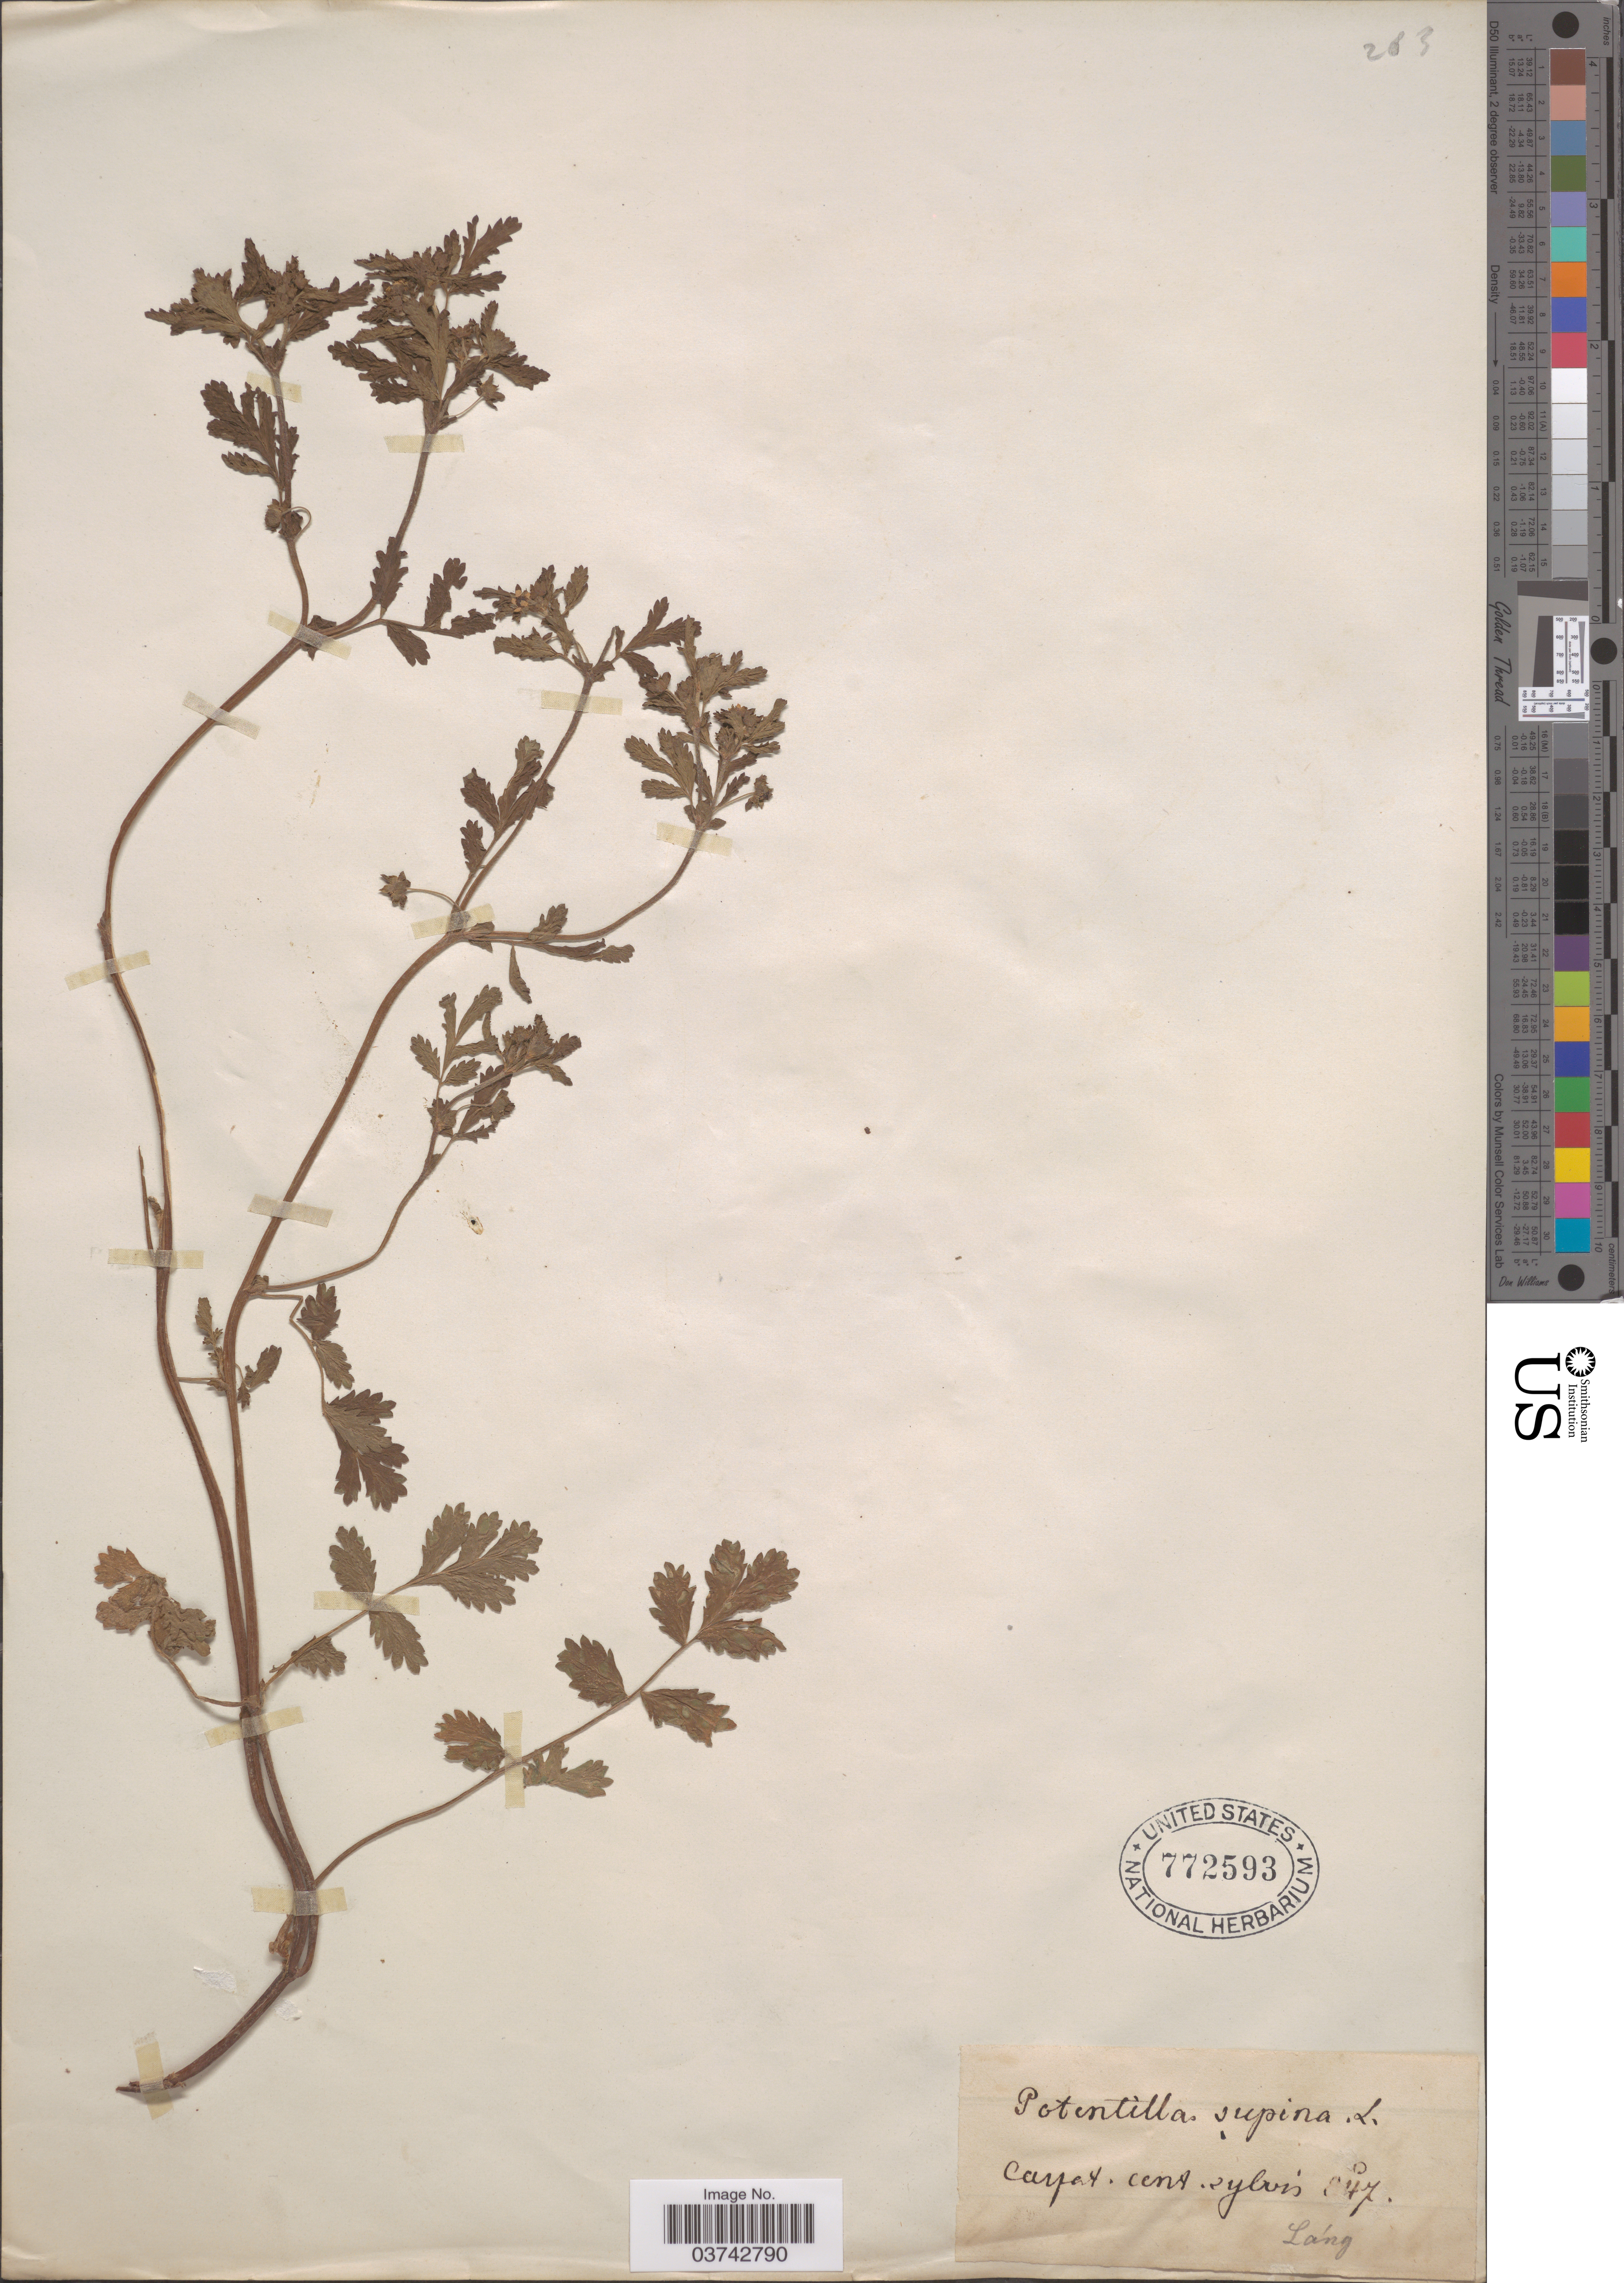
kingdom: Plantae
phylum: Tracheophyta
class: Magnoliopsida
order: Rosales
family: Rosaceae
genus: Potentilla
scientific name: Potentilla supina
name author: L.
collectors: -- Lang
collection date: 1847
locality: Carpet. cent. sylvis.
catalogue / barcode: US 772593